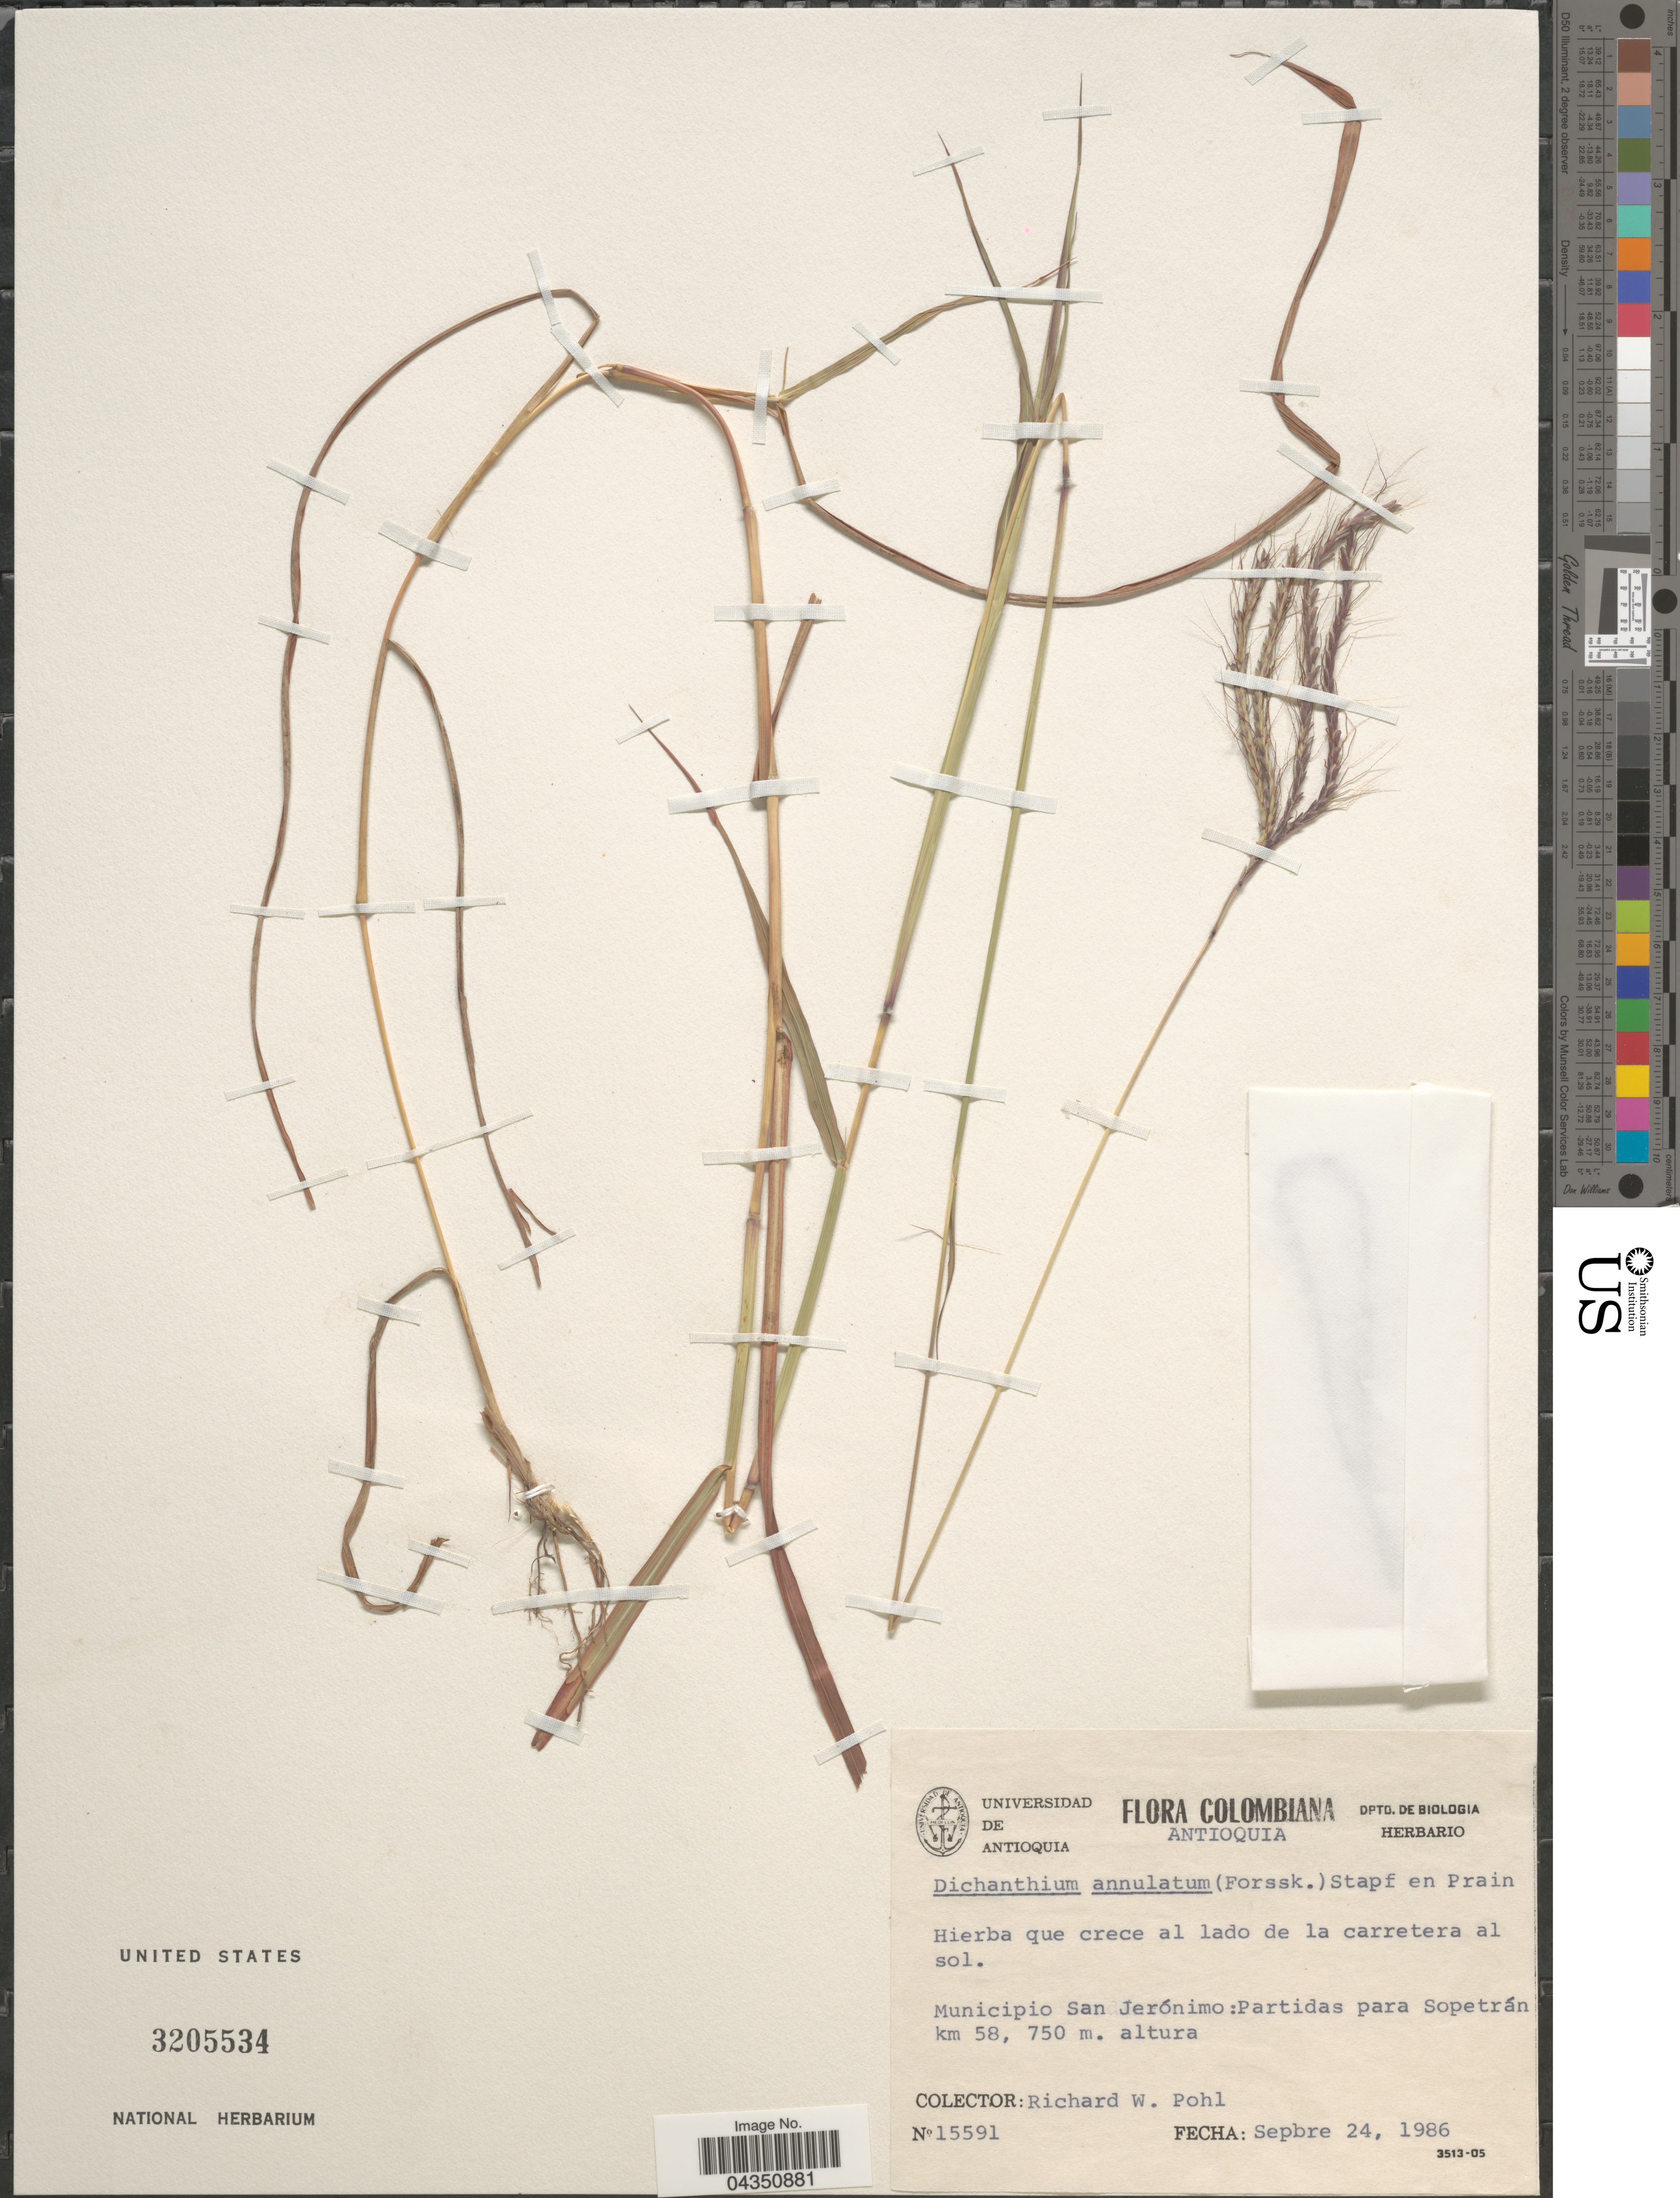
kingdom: Plantae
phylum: Tracheophyta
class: Liliopsida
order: Poales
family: Poaceae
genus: Dichanthium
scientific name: Dichanthium annulatum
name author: (Forssk.) Stapf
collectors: R. W. Pohl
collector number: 15591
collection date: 1986-09-24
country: Colombia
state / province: Antioquia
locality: Municipio San Jerónimo:Partidas para Sopetrán km 58.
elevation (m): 750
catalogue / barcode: US 3205534